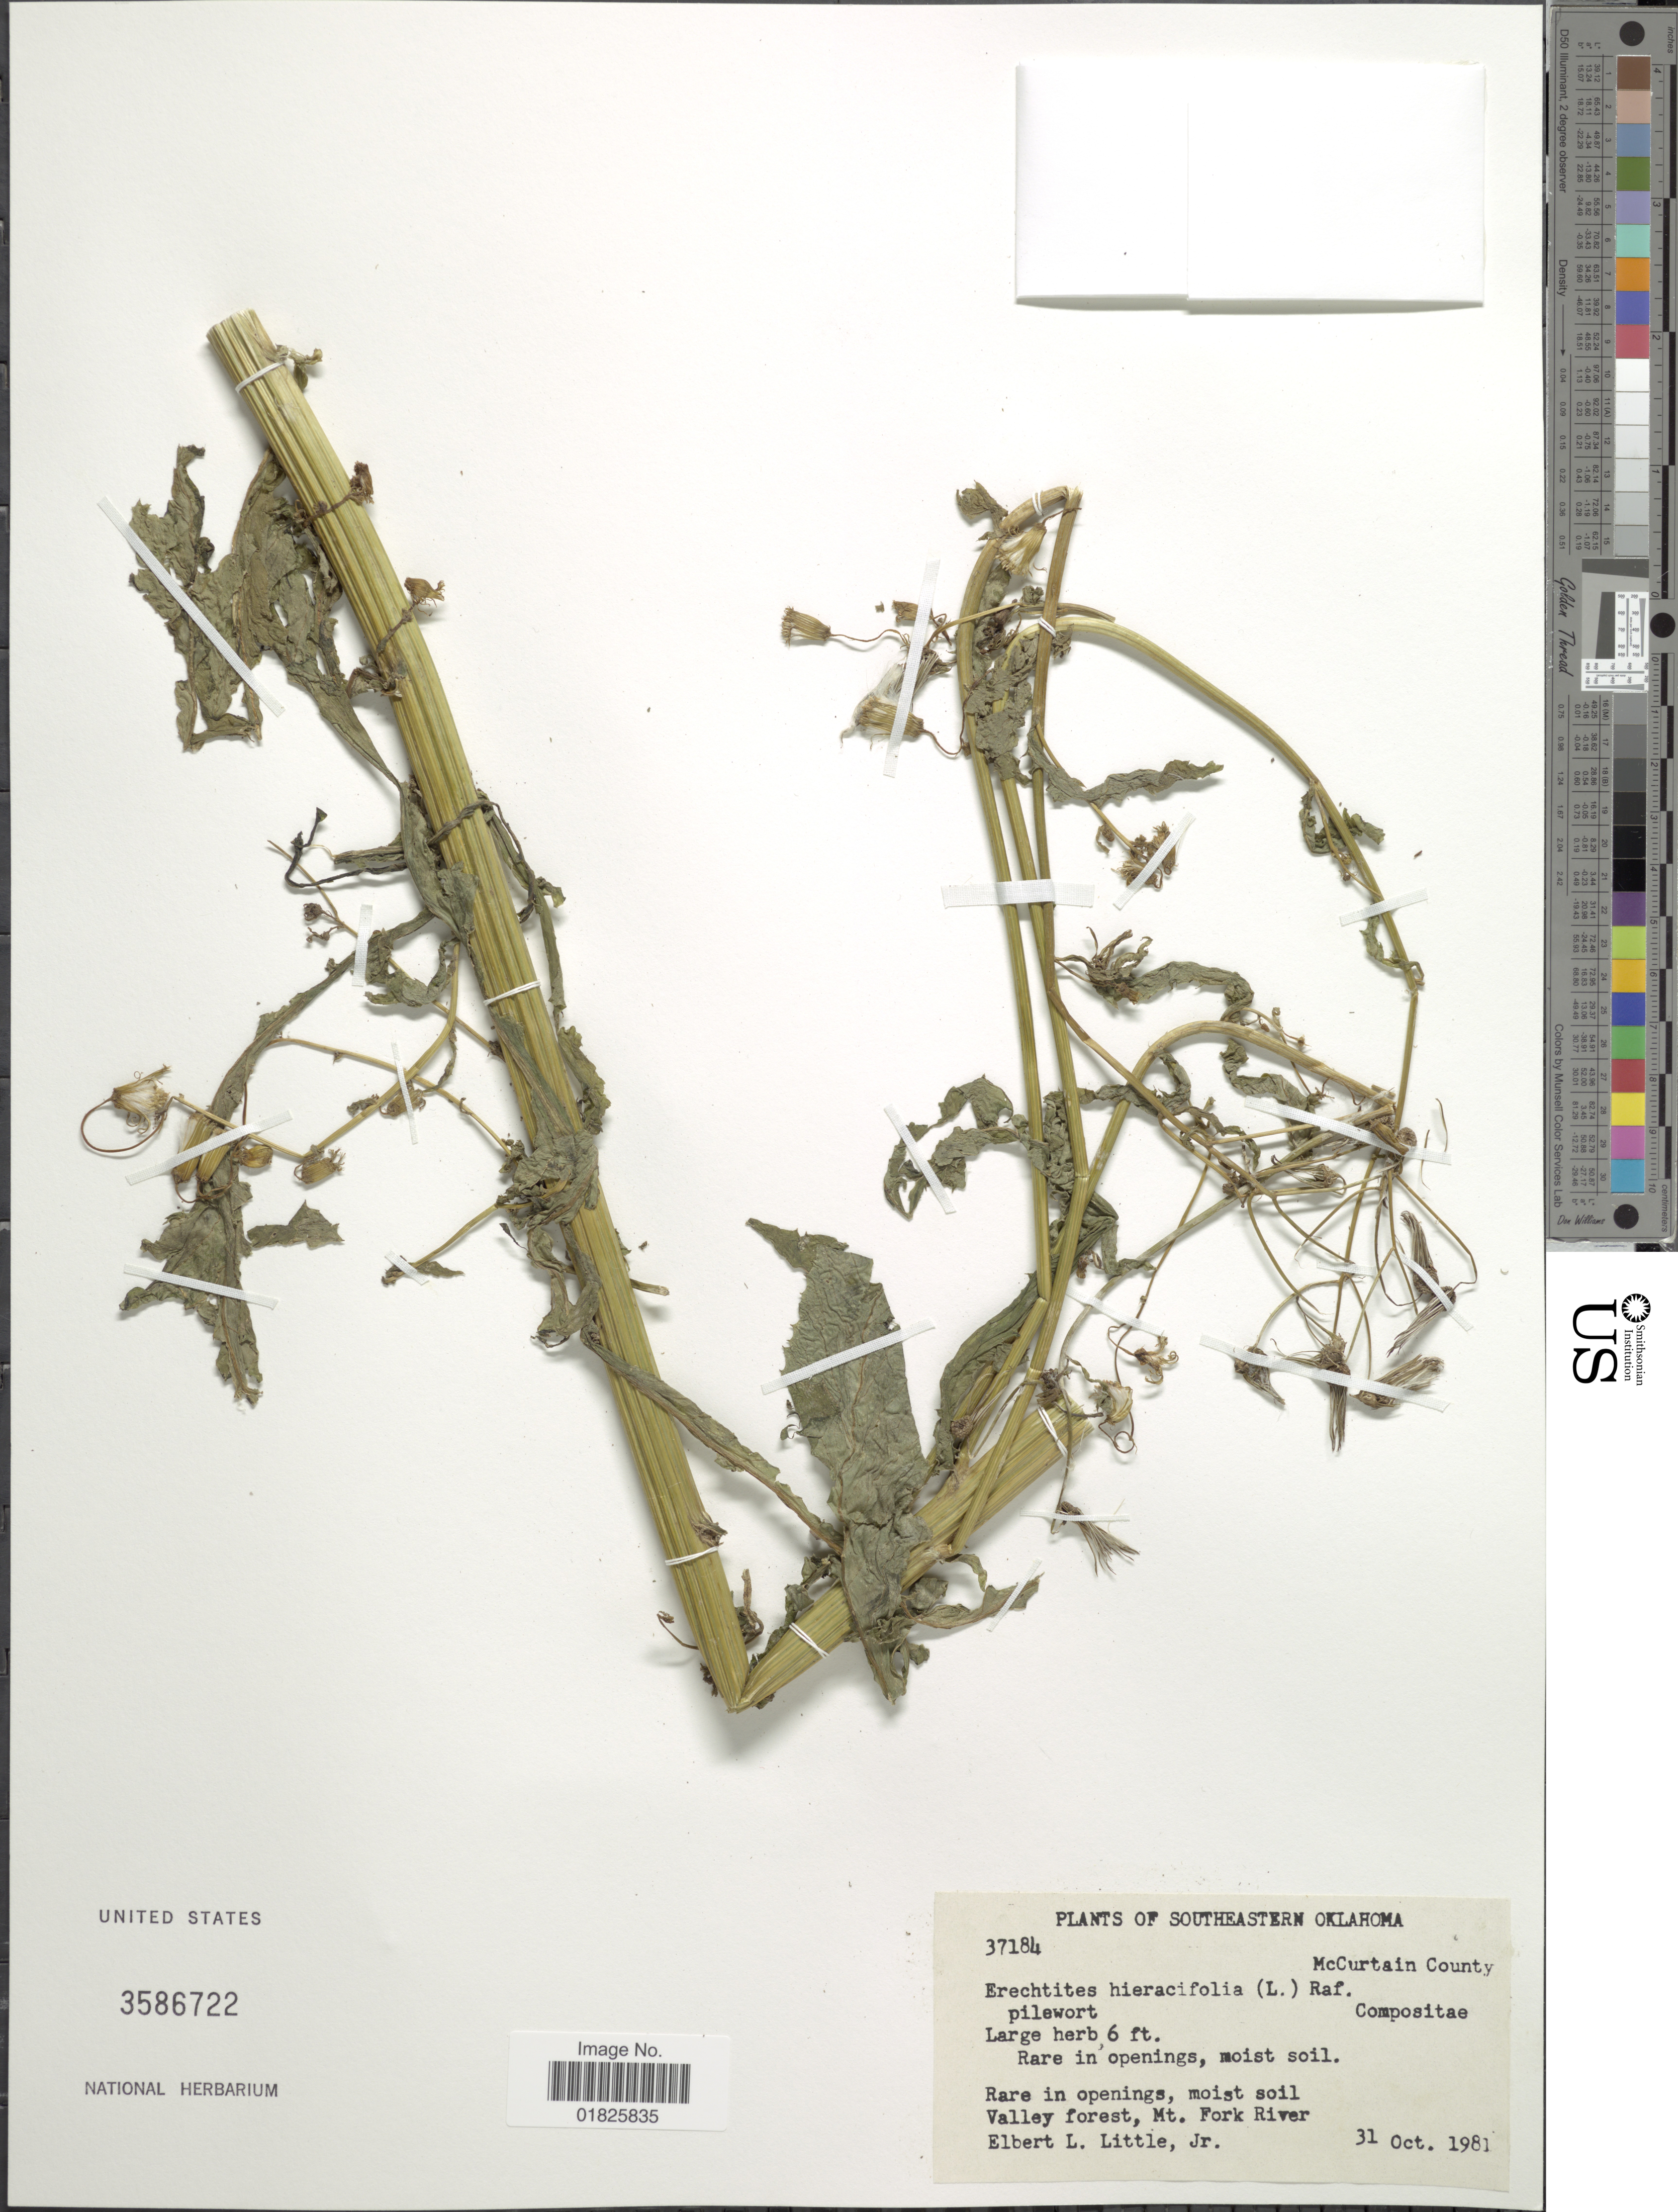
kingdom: Plantae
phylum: Tracheophyta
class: Magnoliopsida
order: Asterales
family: Asteraceae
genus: Erechtites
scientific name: Erechtites hieraciifolius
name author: (L.) Raf. ex DC.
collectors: E. L. Little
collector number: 37184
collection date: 1981-10-31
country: United States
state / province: Oklahoma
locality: Southeastern Oklahoma, McCurtain County, Valley forest, Mt. Fork River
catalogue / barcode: US 3586722